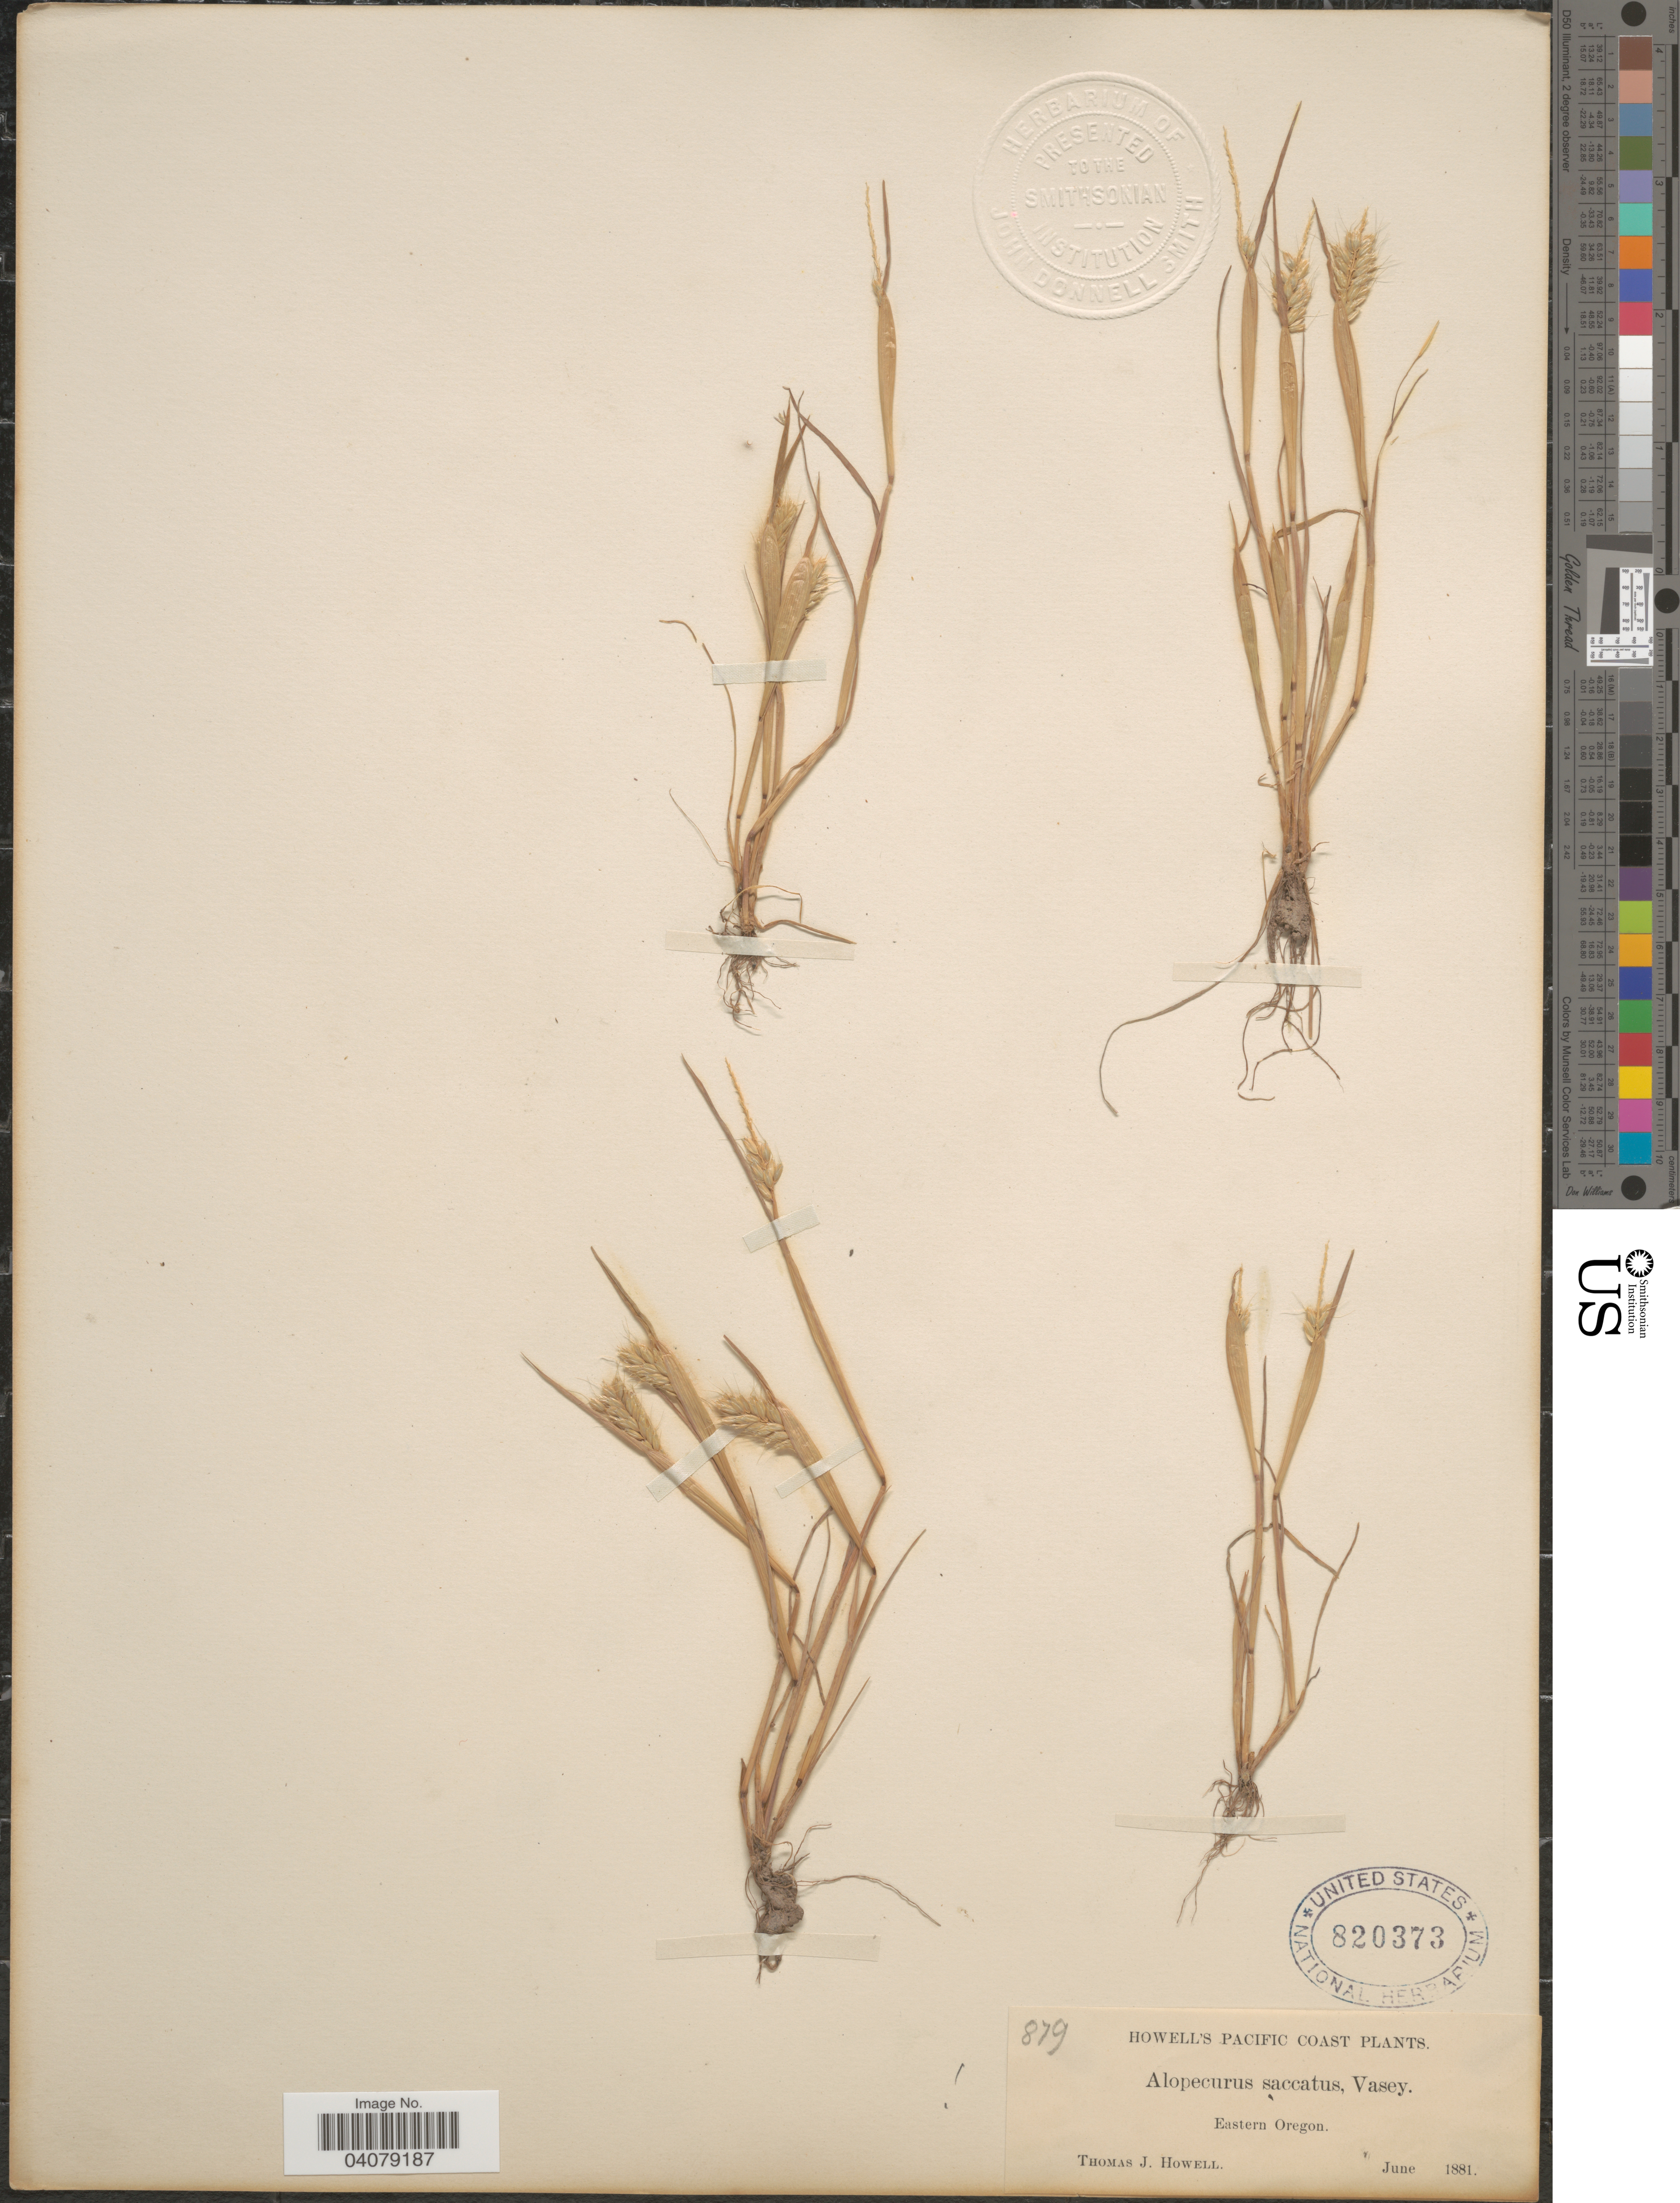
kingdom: Plantae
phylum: Tracheophyta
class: Liliopsida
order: Poales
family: Poaceae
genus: Alopecurus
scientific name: Alopecurus saccatus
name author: Vasey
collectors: T. J. Howell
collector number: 879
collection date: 1881-06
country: United States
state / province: Oregon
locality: Pacific Coast. Eastern Oregon.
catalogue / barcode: US 820373